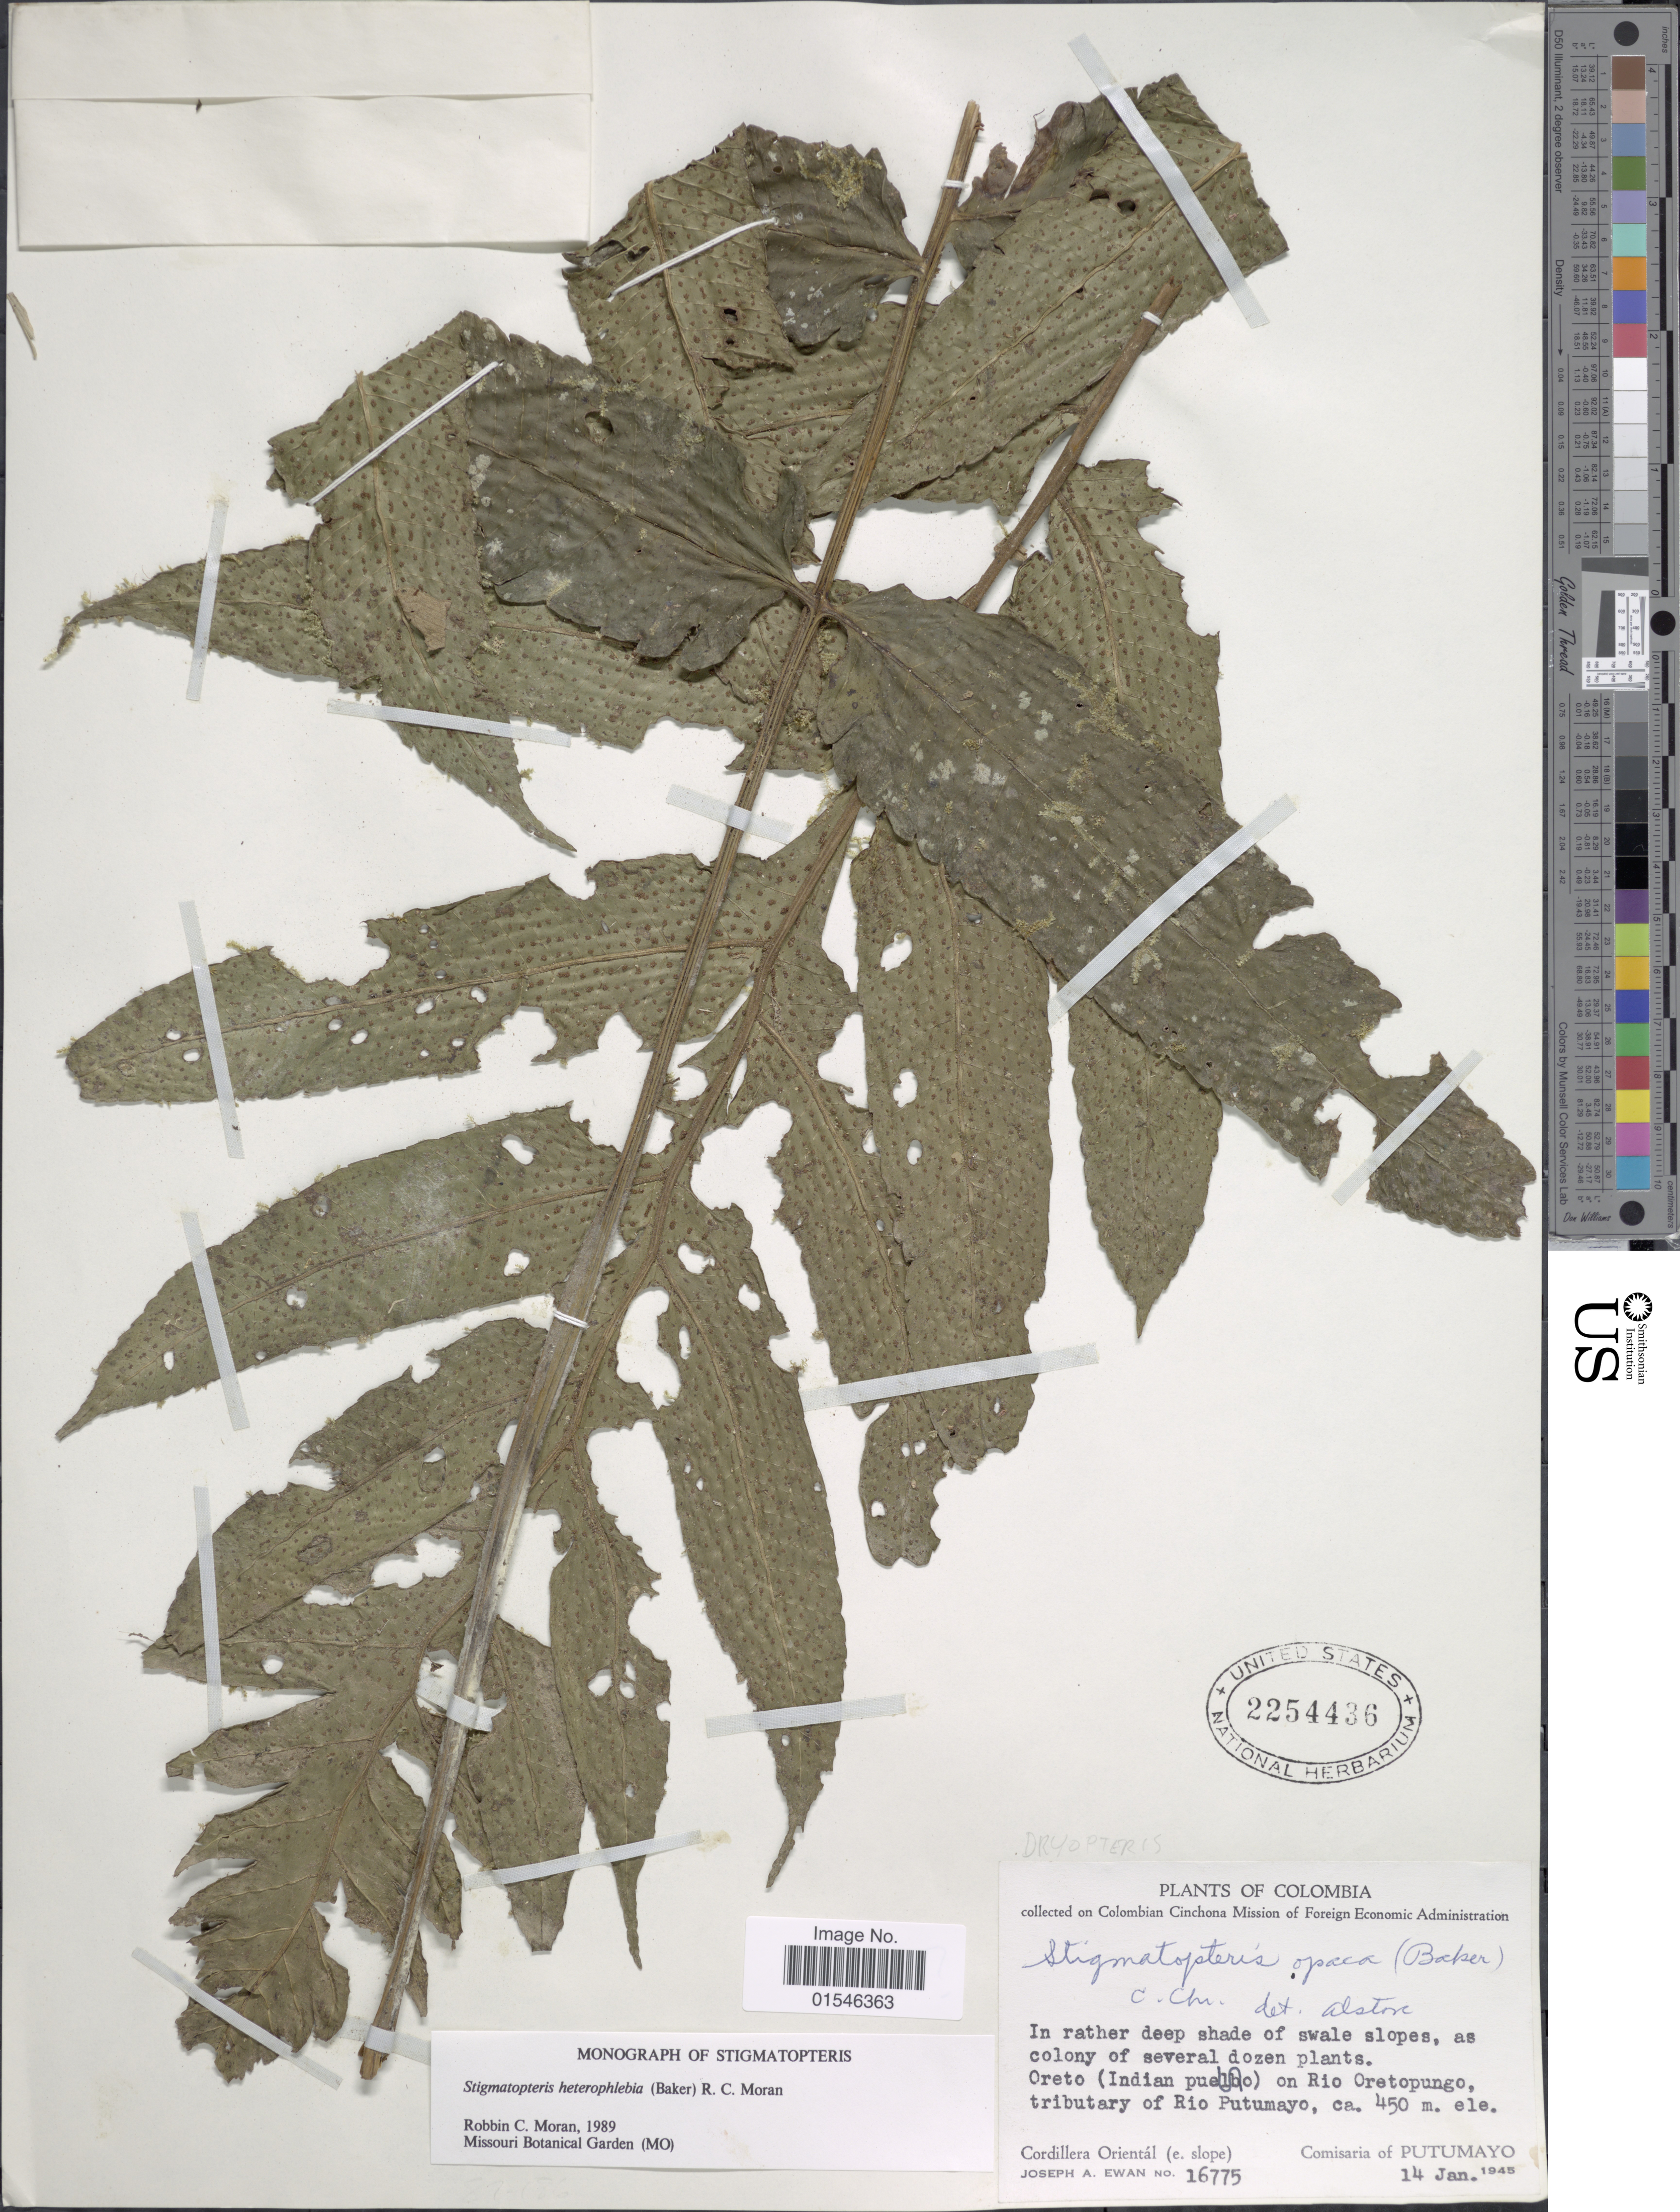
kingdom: Plantae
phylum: Tracheophyta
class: Polypodiopsida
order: Polypodiales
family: Dryopteridaceae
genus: Stigmatopteris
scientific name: Stigmatopteris heterophlebia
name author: (Baker) R.C. Moran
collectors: J. A. Ewan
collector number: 16775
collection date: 1945-01-14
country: Colombia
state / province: Putumayo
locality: Oreto (Indian pueblo) on Rio Oretopungo, tributary of Rio Putumayo, Cordillera Orientál (e. slope), Comisaria of Putumayo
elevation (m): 450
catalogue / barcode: US 2254436